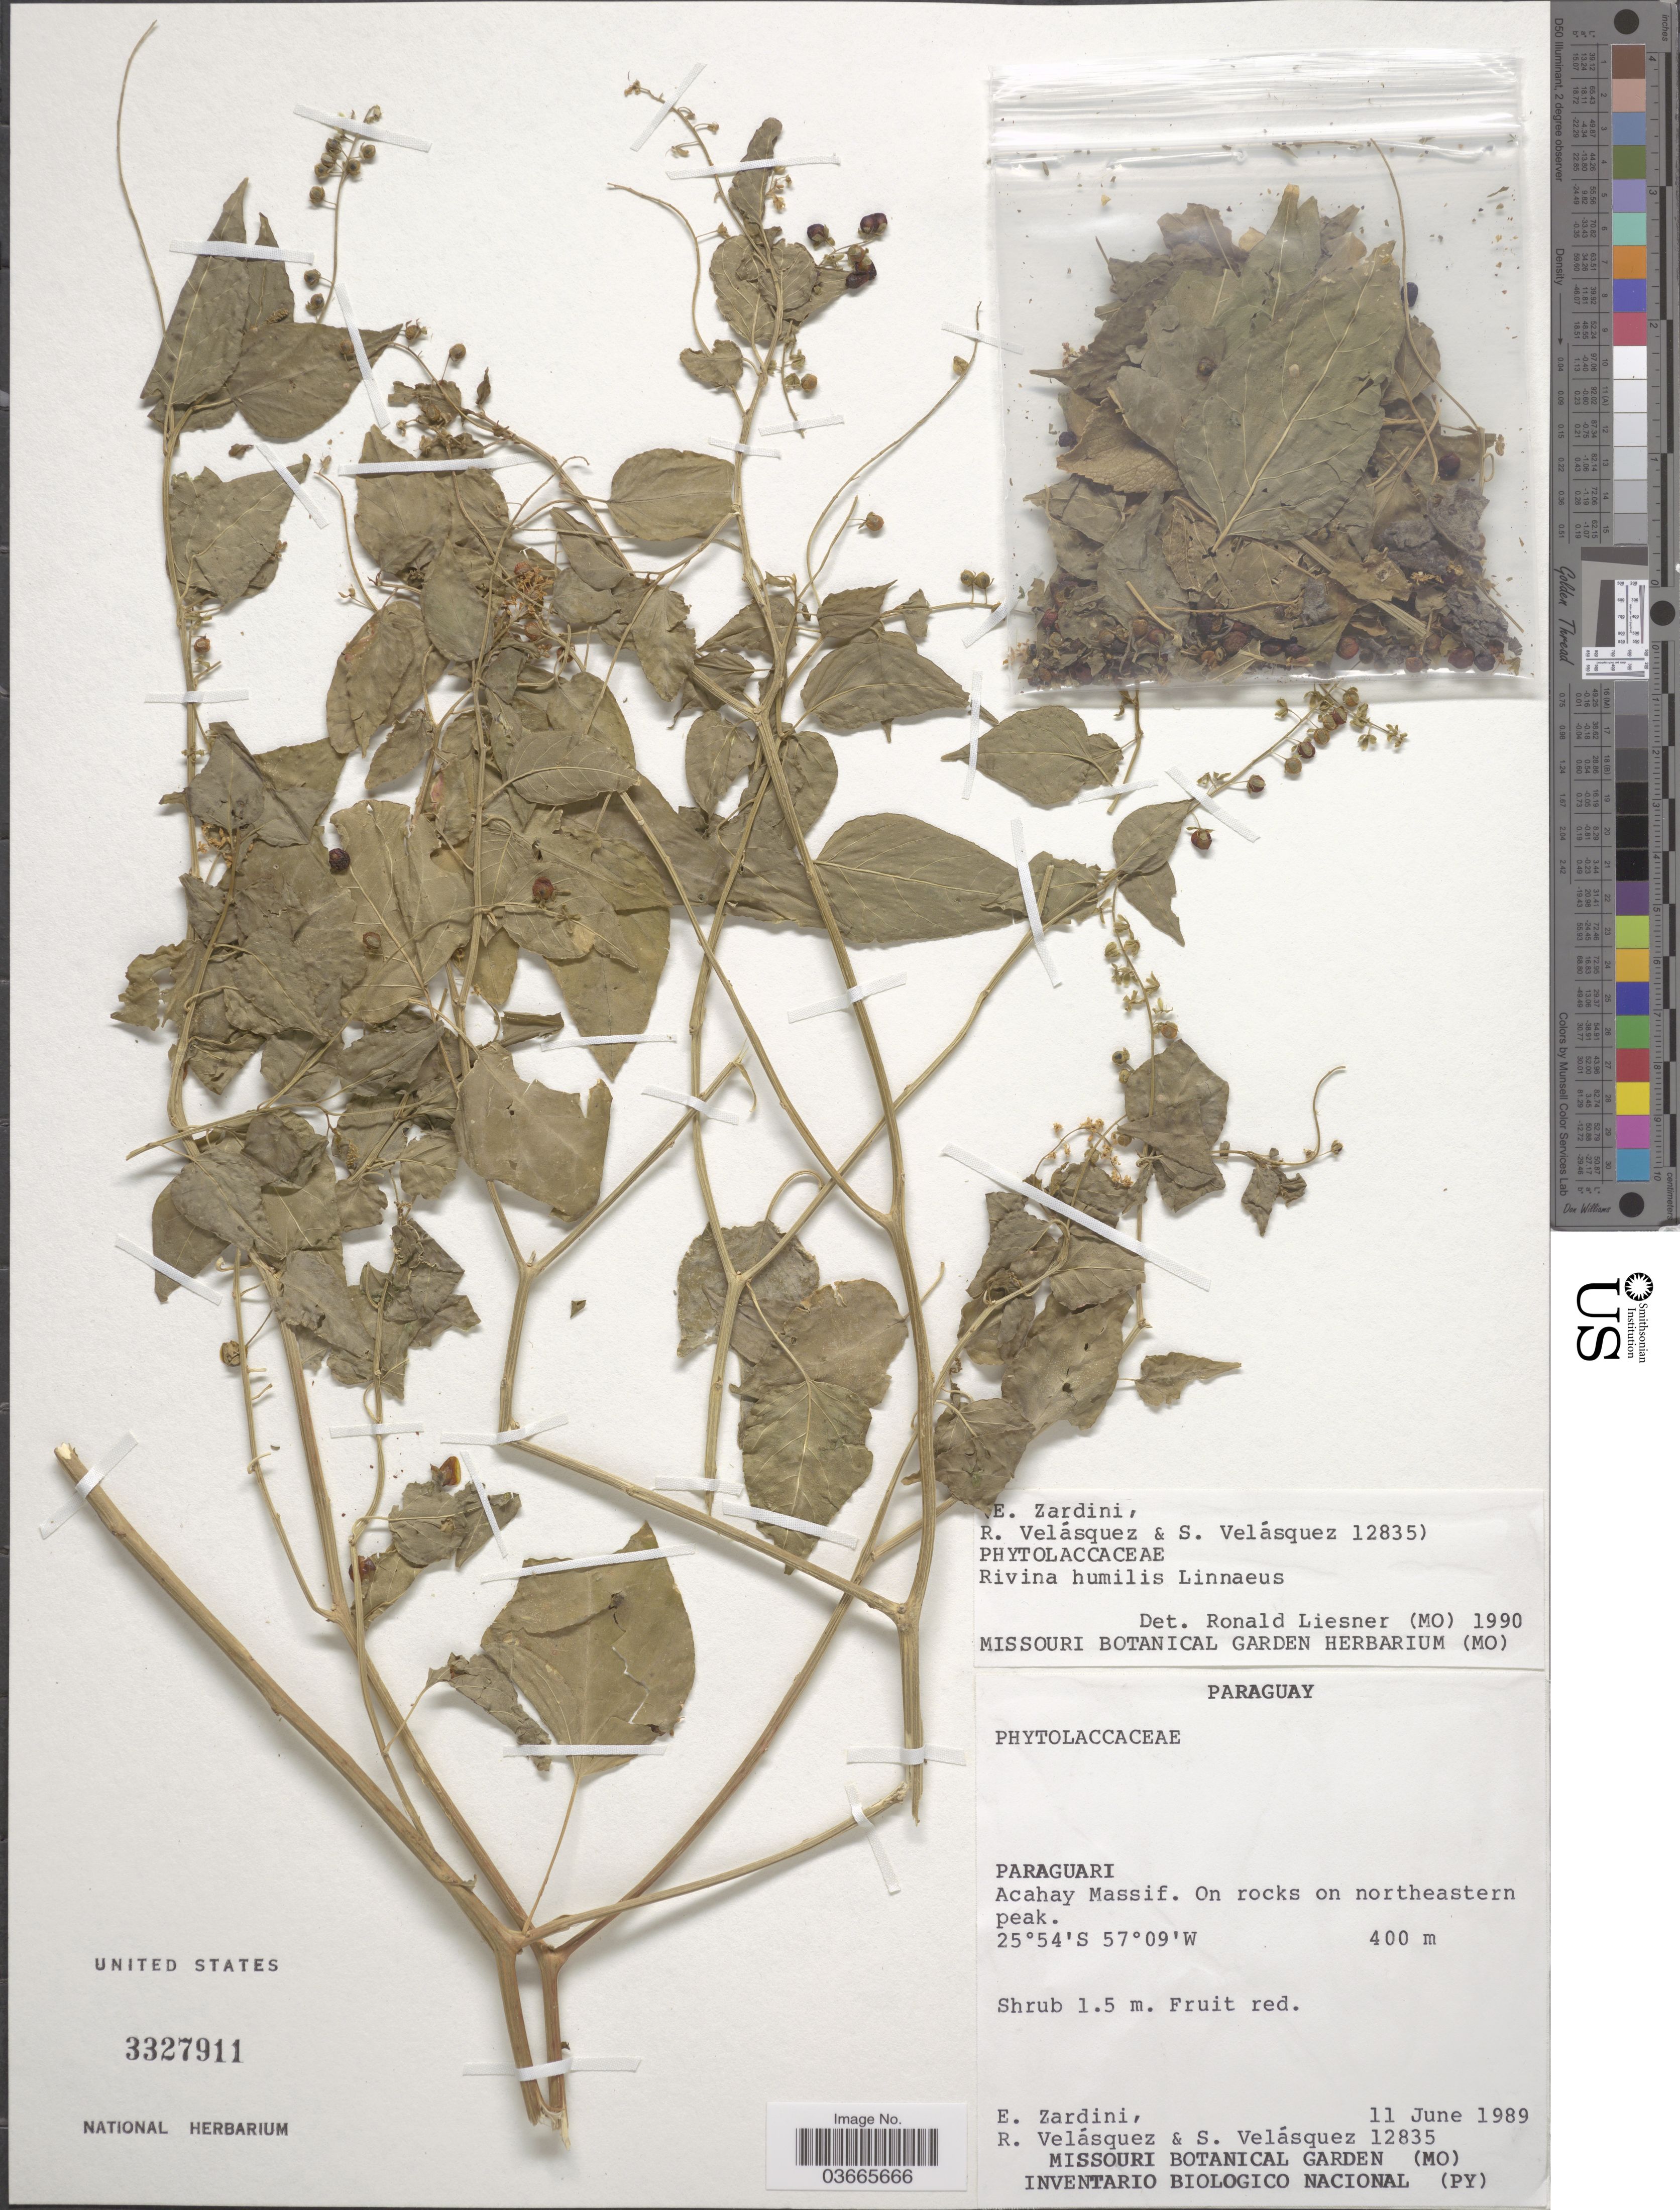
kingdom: Plantae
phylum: Tracheophyta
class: Magnoliopsida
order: Caryophyllales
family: Phytolaccaceae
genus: Rivina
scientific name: Rivina humilis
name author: L.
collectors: E. Zardini, R. Velásquez & S. Velasquez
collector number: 12835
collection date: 1989-06-11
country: Paraguay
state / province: Paraguari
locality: Acahay Massif. On rocks on northeastern peak.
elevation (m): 400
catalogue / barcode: US 3327911